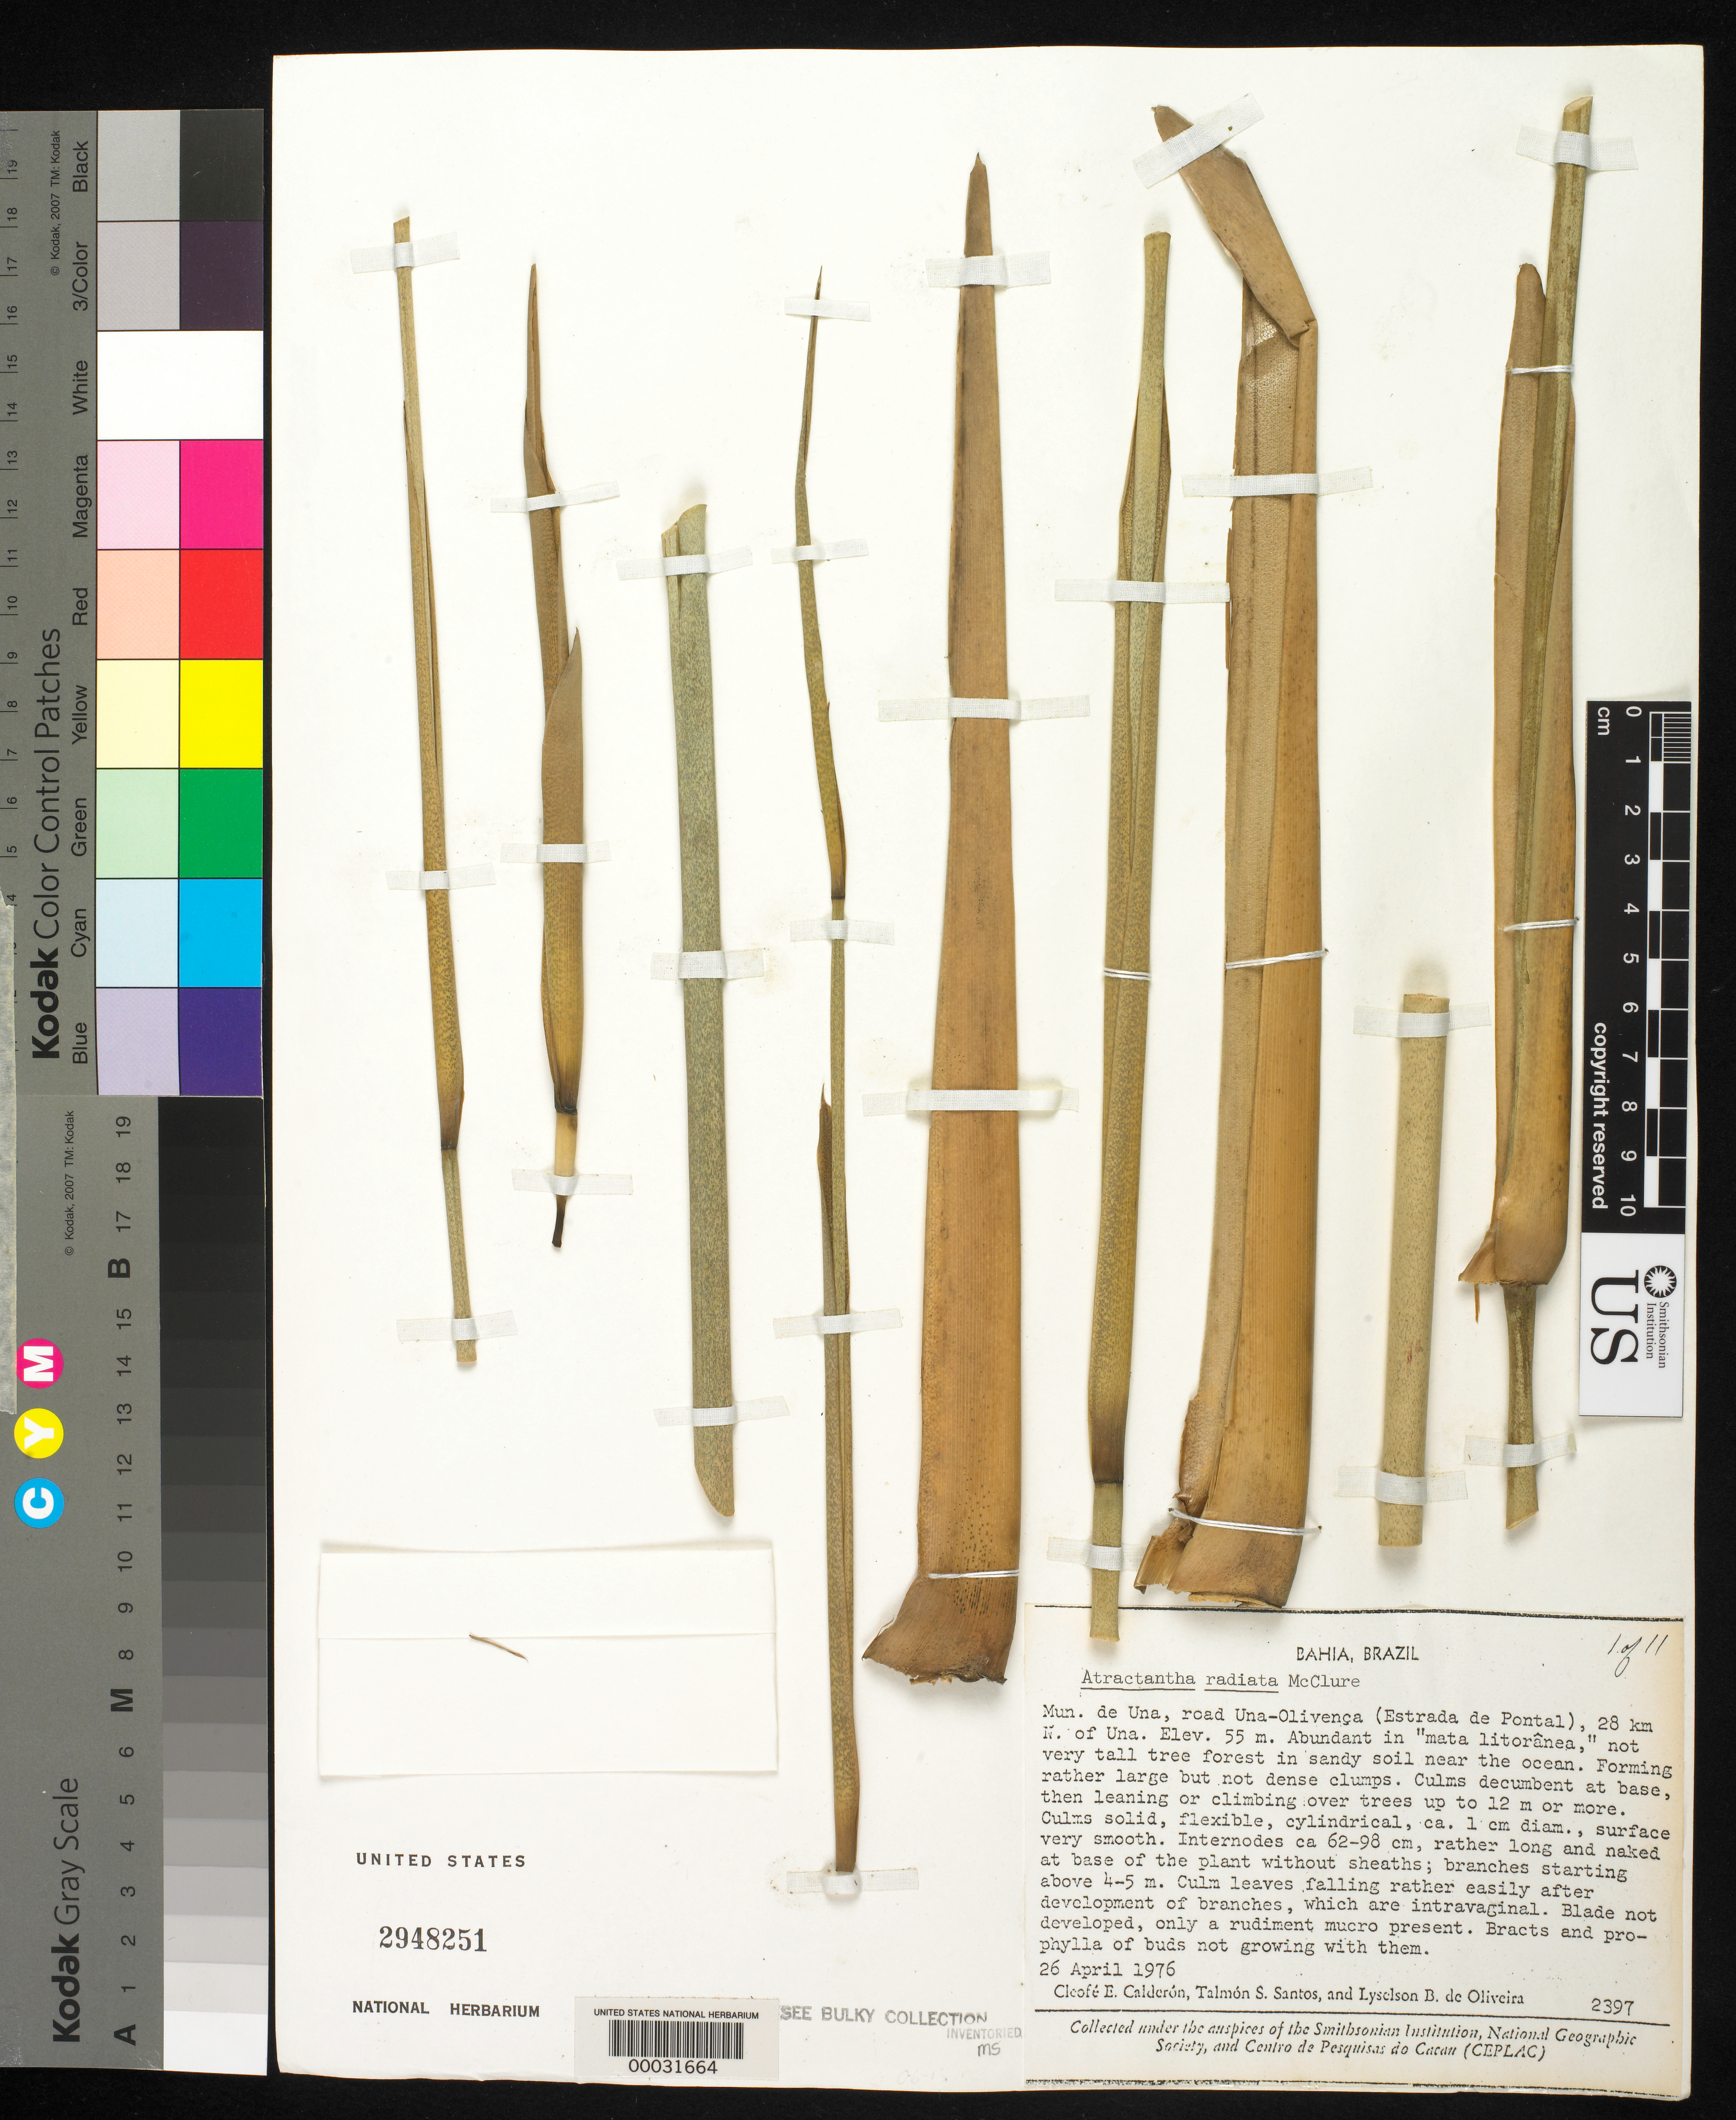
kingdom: Plantae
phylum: Tracheophyta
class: Liliopsida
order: Poales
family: Poaceae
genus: Atractantha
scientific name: Atractantha radiata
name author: McClure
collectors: C. E. Calderón & R. S. Pinheiro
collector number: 2397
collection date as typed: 26 Apr 1976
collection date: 1976-04-26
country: Brazil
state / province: Bahia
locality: Una, oliveca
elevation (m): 55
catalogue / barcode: US 2948251